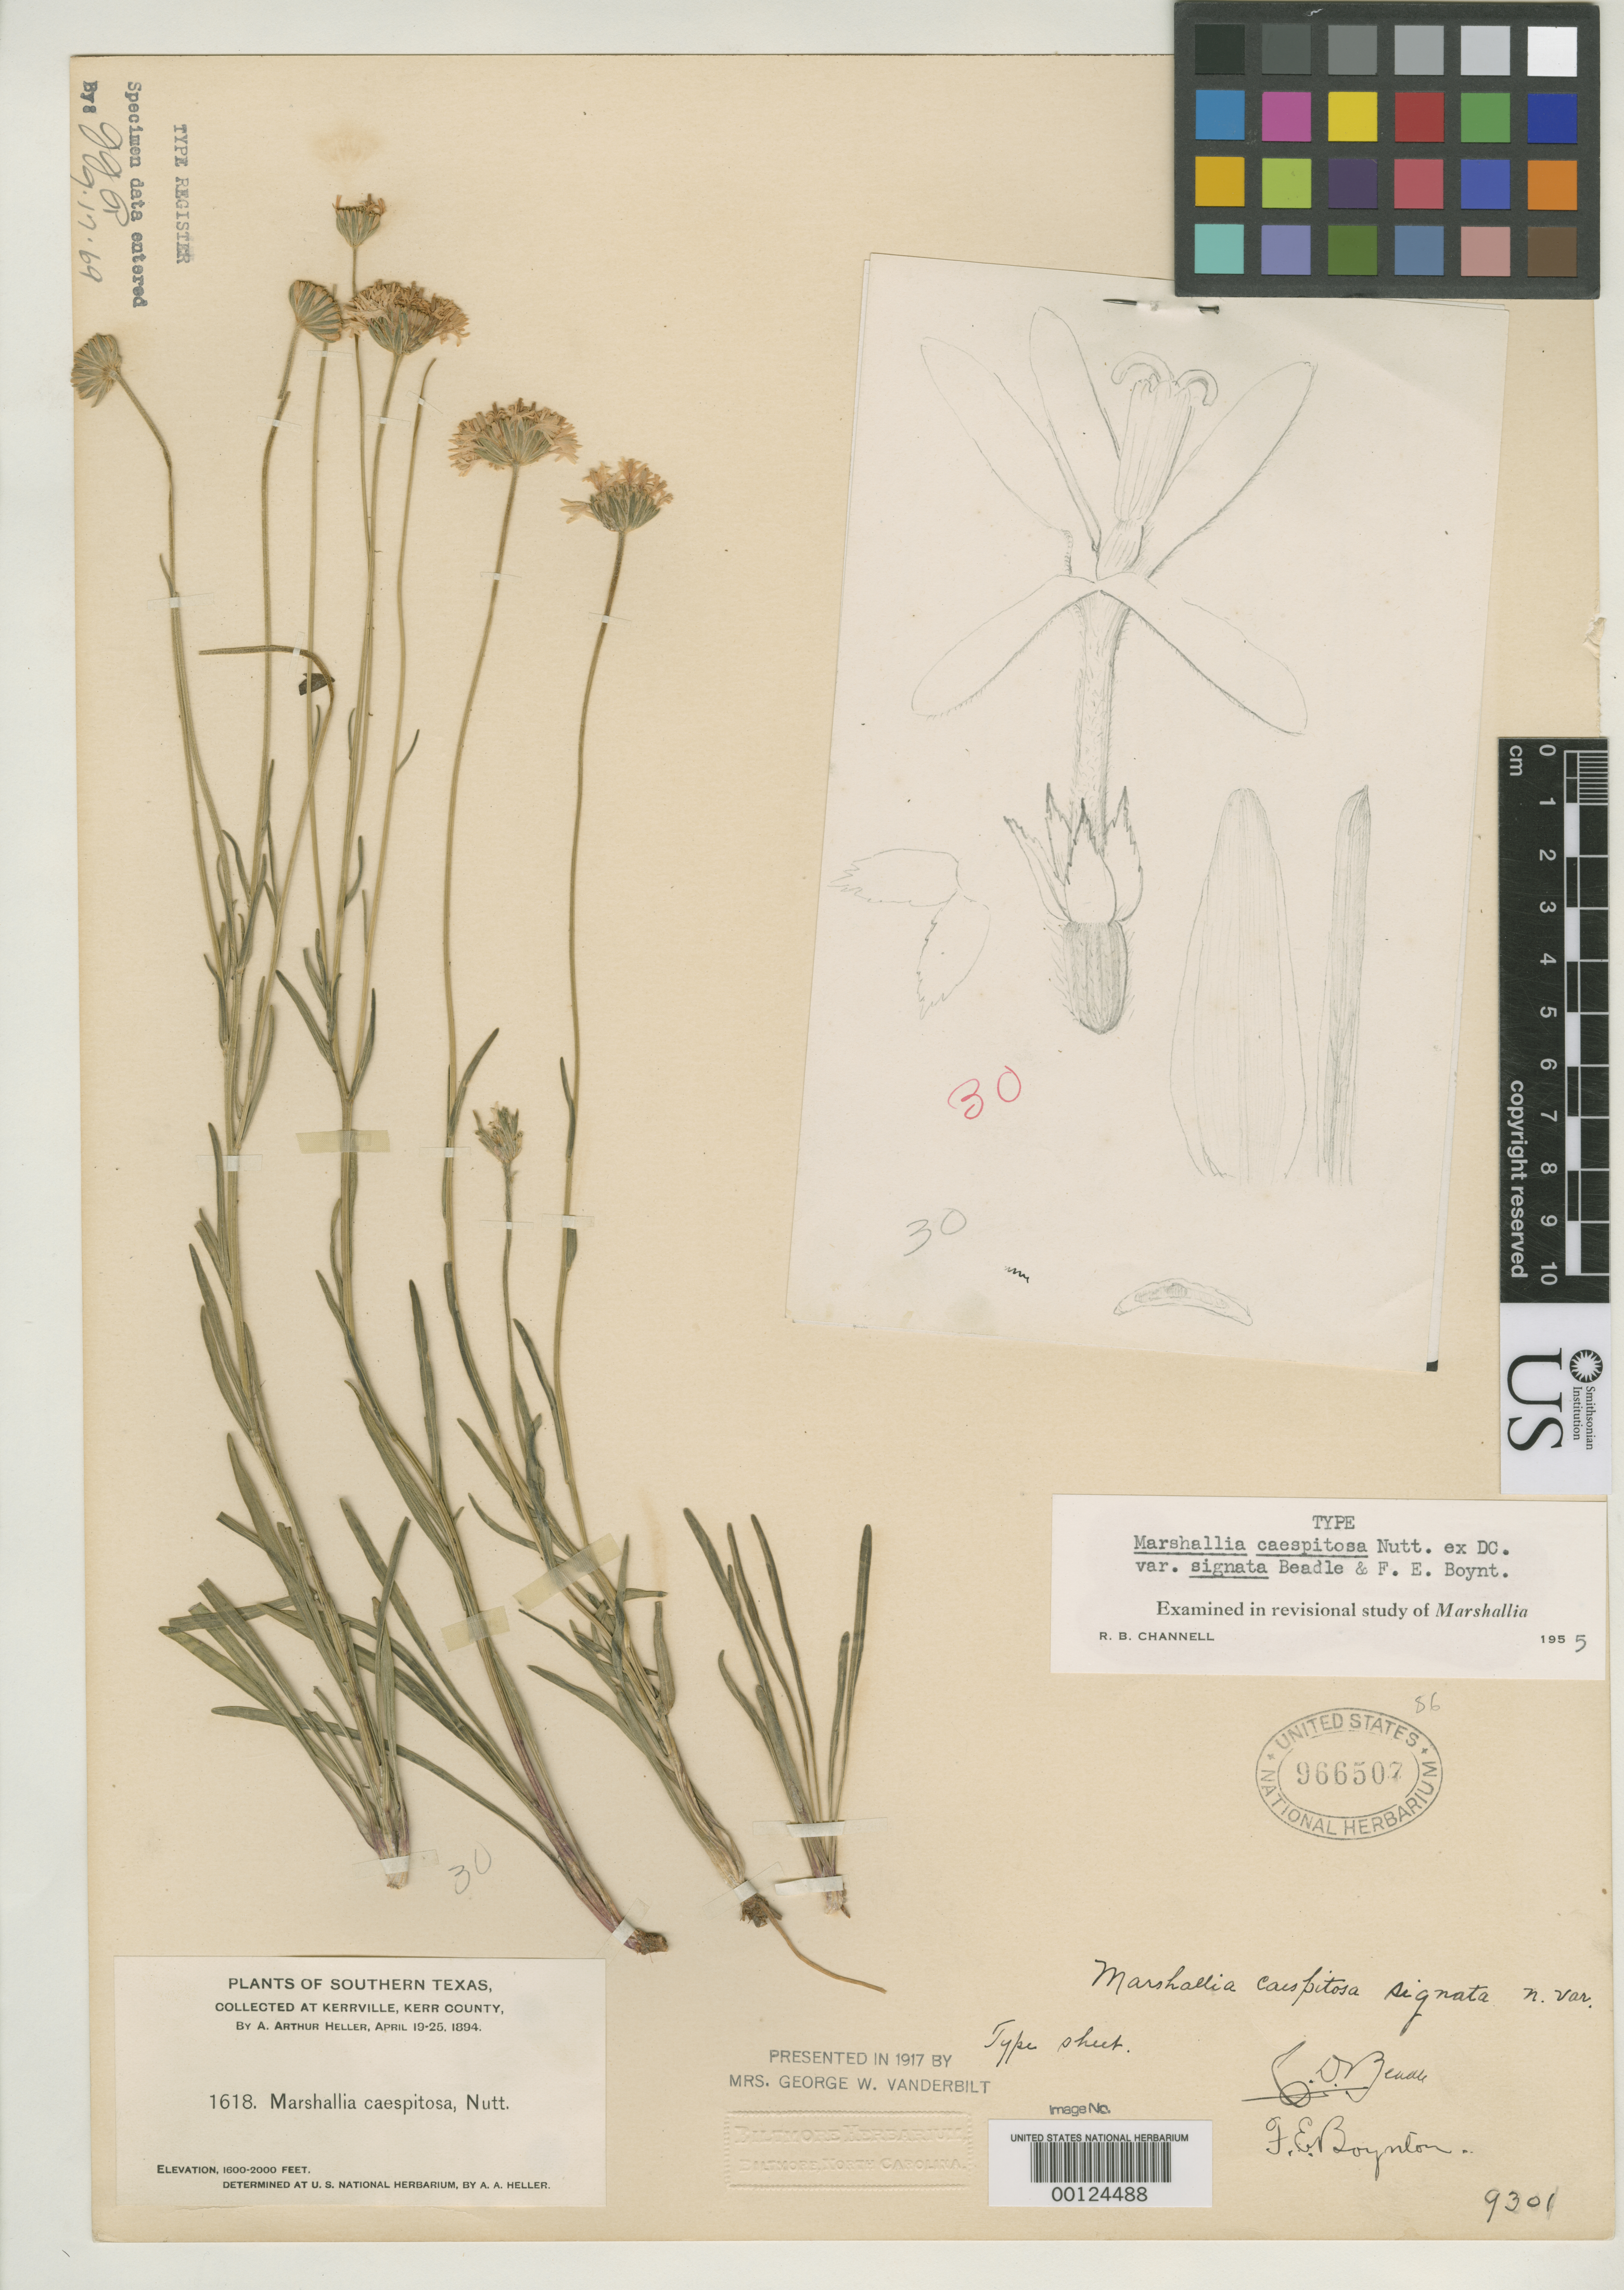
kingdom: Plantae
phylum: Tracheophyta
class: Magnoliopsida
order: Asterales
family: Asteraceae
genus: Marshallia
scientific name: Marshallia caespitosa var. signata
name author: Beadle & F.E. Boynton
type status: Isotype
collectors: A. A. Heller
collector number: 1618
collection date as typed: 19 Apr 1894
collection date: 1894-04-19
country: United States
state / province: Texas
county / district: Kerr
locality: Kerrville.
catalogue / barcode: US 966507